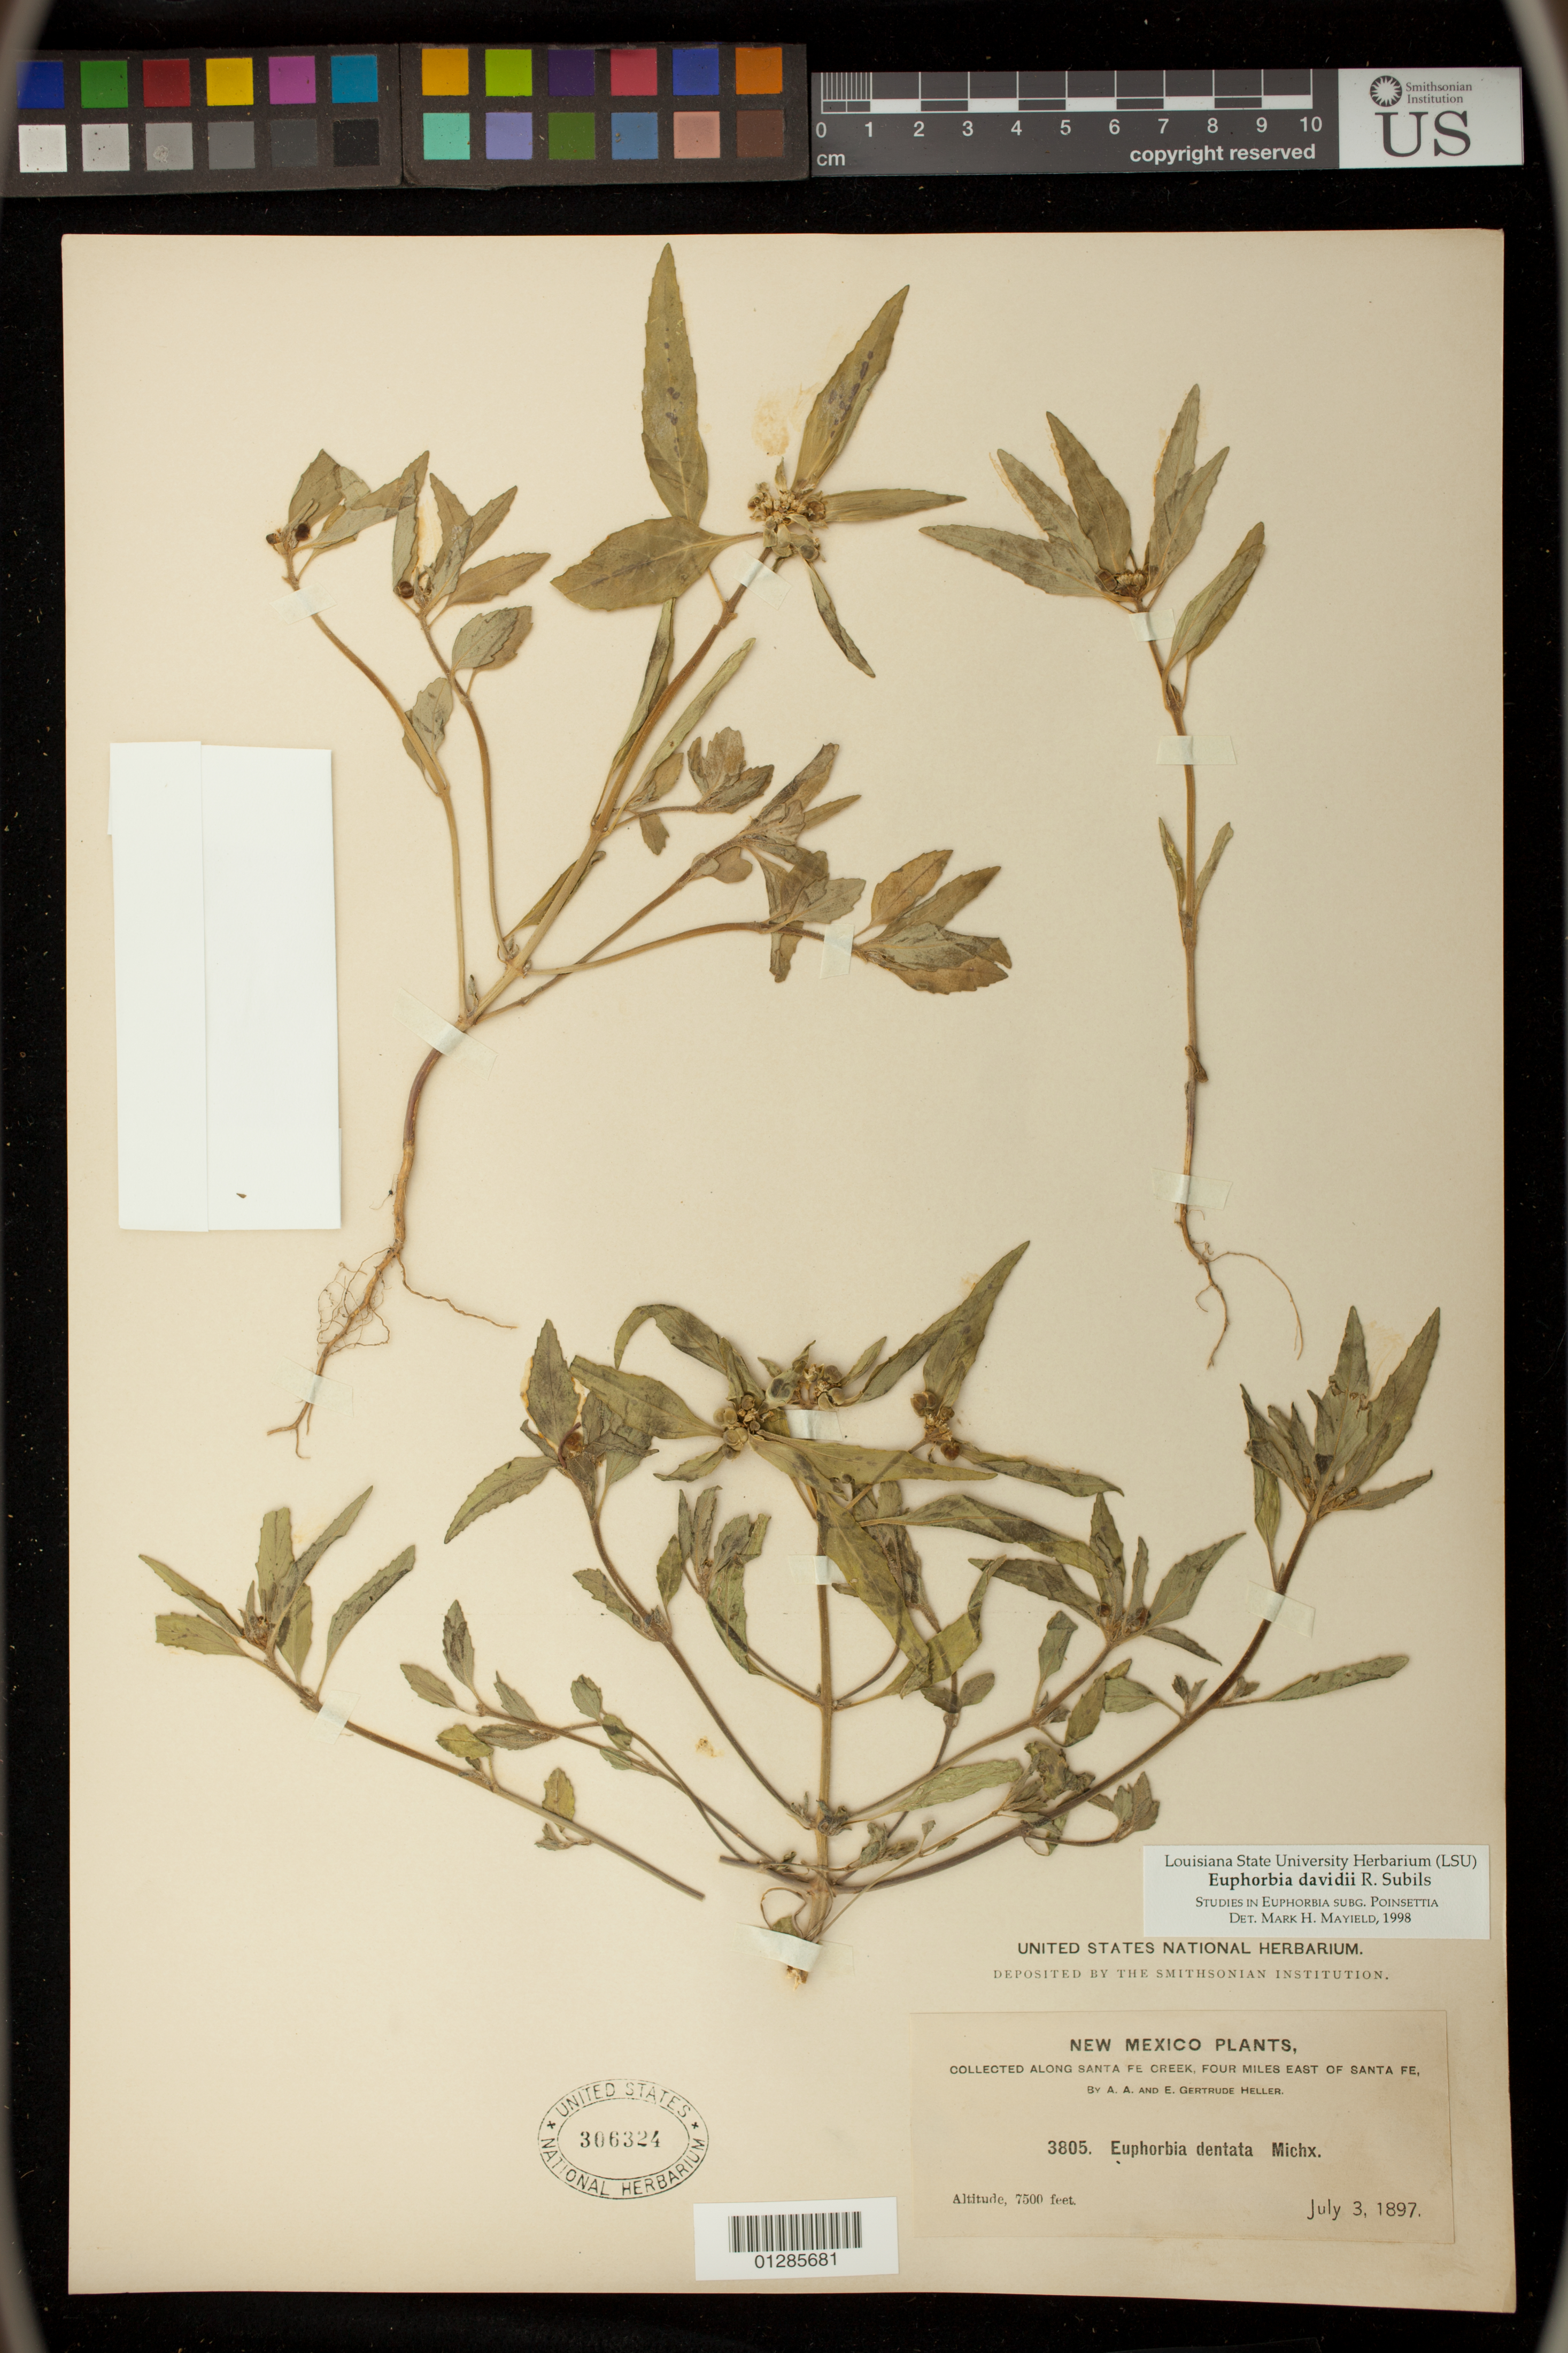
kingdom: Plantae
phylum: Tracheophyta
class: Magnoliopsida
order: Malpighiales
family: Euphorbiaceae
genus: Euphorbia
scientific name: Euphorbia davidii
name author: Subils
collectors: A. A. Heller & E. G. Heller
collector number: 3805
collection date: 1897-07-03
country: United States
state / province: New Mexico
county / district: Santa Fe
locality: Along Santa Fe Creek, four miles east of Santa Fe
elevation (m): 2286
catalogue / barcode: US 306324